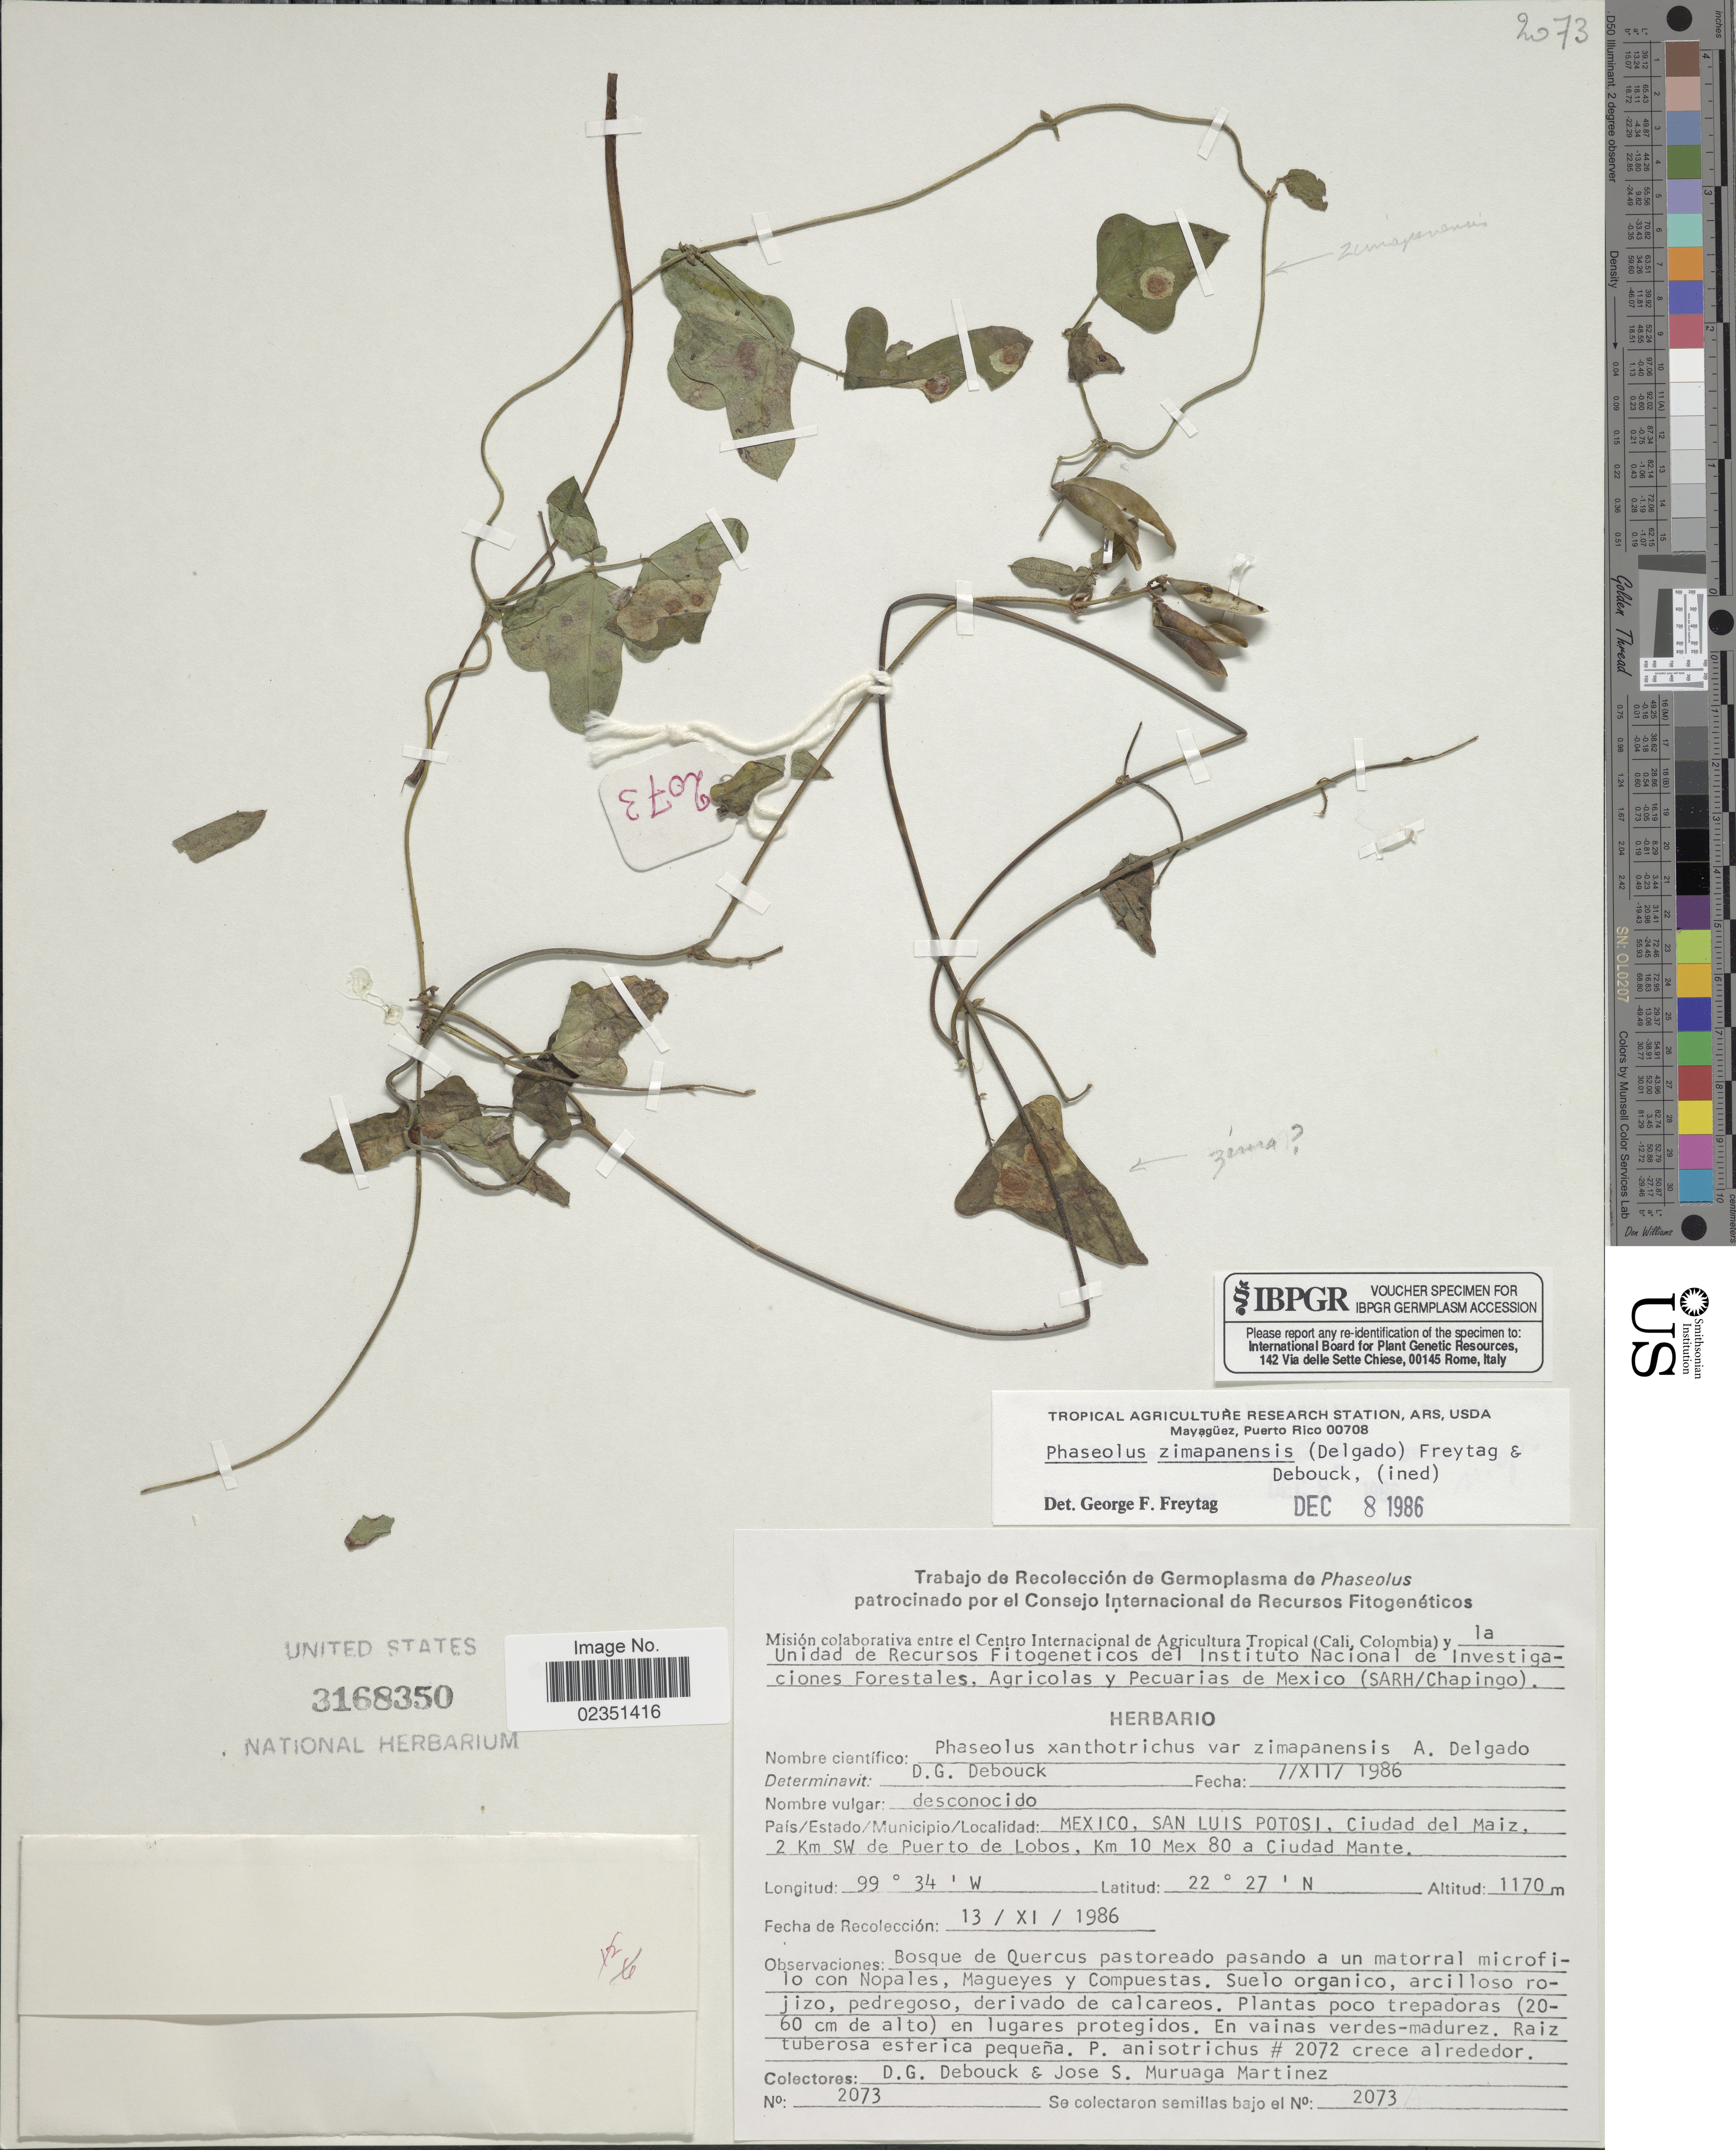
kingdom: Plantae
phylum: Tracheophyta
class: Magnoliopsida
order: Fabales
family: Fabaceae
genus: Phaseolus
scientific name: Phaseolus zimapanensis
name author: A. Delgado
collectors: D. Debouck & J. Muruaga Martinez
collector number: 2073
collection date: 1986-11-13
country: Mexico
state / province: San Luis Potosí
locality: Cuidad del Maiz, 2 km SW de Puerto de Lobos, Km 10 Mex 80 a Cuidad Mante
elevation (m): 1170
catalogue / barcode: US 3168350